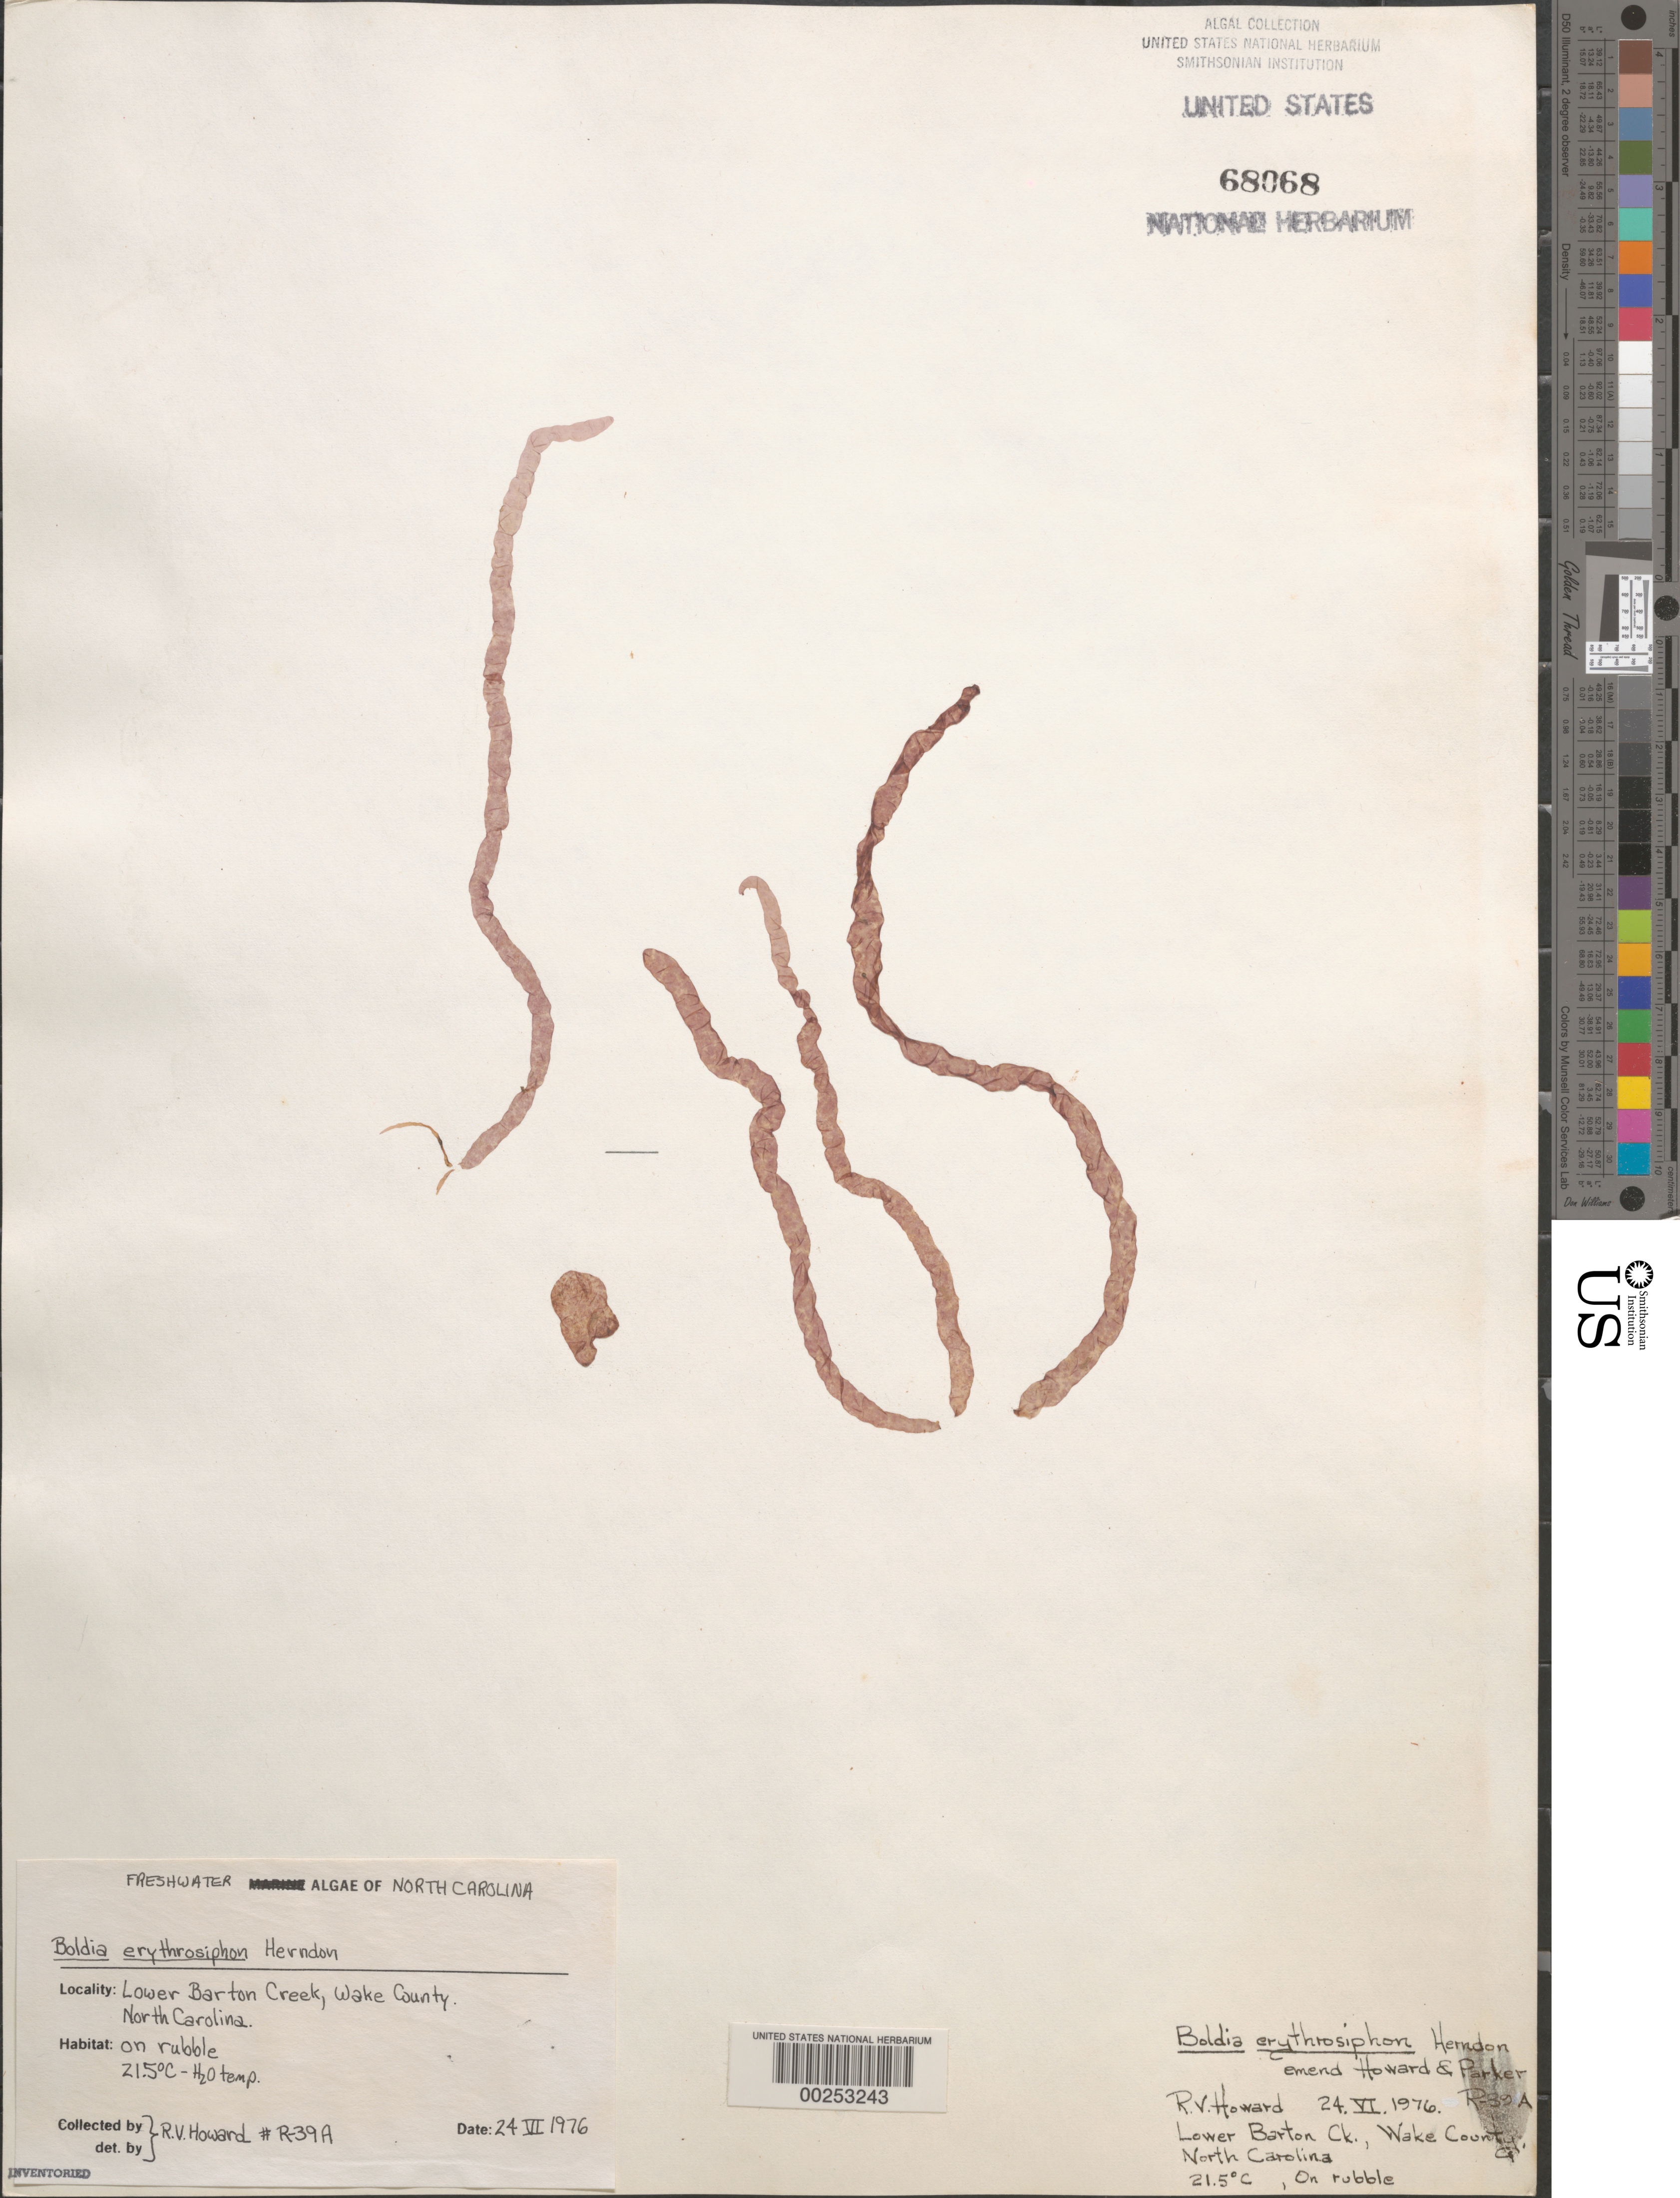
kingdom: Plantae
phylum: Rhodophyta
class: Compsopogonophyceae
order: Compsopogonales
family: Boldiaceae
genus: Boldia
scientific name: Boldia erythrosiphon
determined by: Howard, R. V.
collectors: R. Howard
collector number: R-39A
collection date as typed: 24 Jun 1976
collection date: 1976-06-24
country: United States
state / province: North Carolina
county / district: Wake County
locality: Lower Barton Creek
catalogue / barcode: US 68068